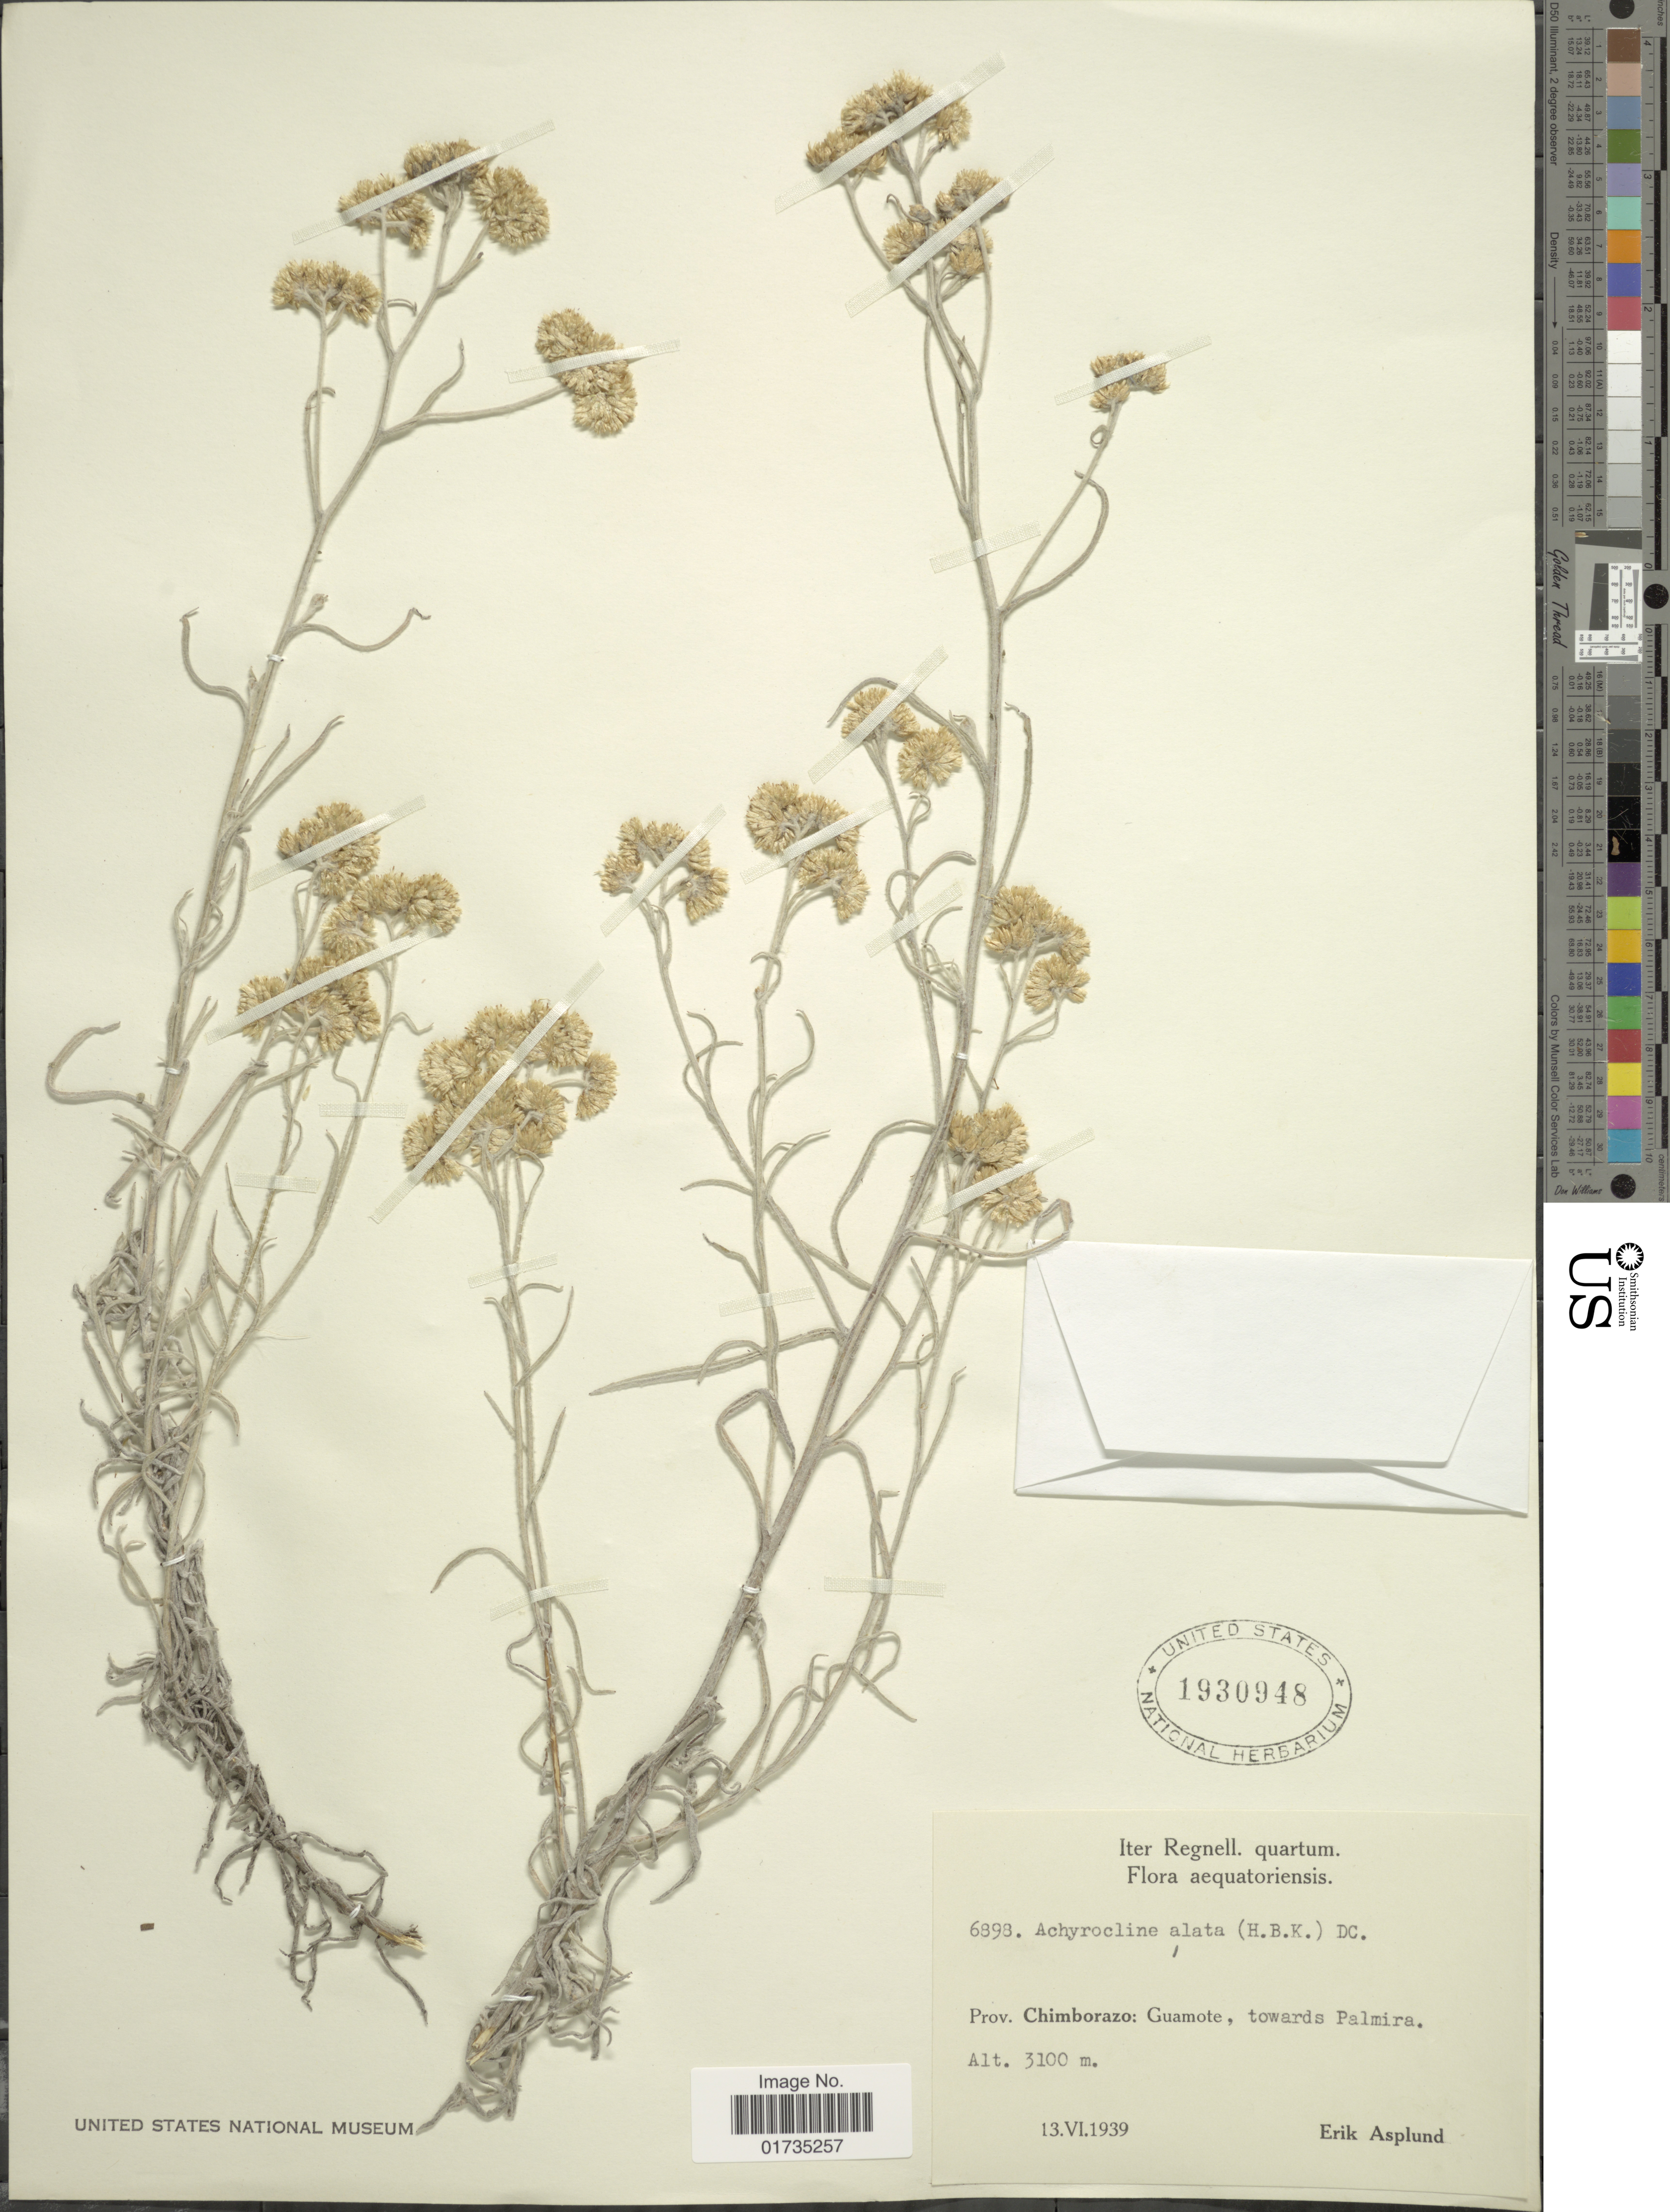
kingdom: Plantae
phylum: Tracheophyta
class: Magnoliopsida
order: Asterales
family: Asteraceae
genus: Achyrocline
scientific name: Achyrocline alata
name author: (Kunth) DC.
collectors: E. Asplund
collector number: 6898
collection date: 1939-06-13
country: Ecuador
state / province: Chimborazo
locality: Aequatoriensis. Prov. Chimborazo: Guamote, towards Palmira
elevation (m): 3100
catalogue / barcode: US 1930948